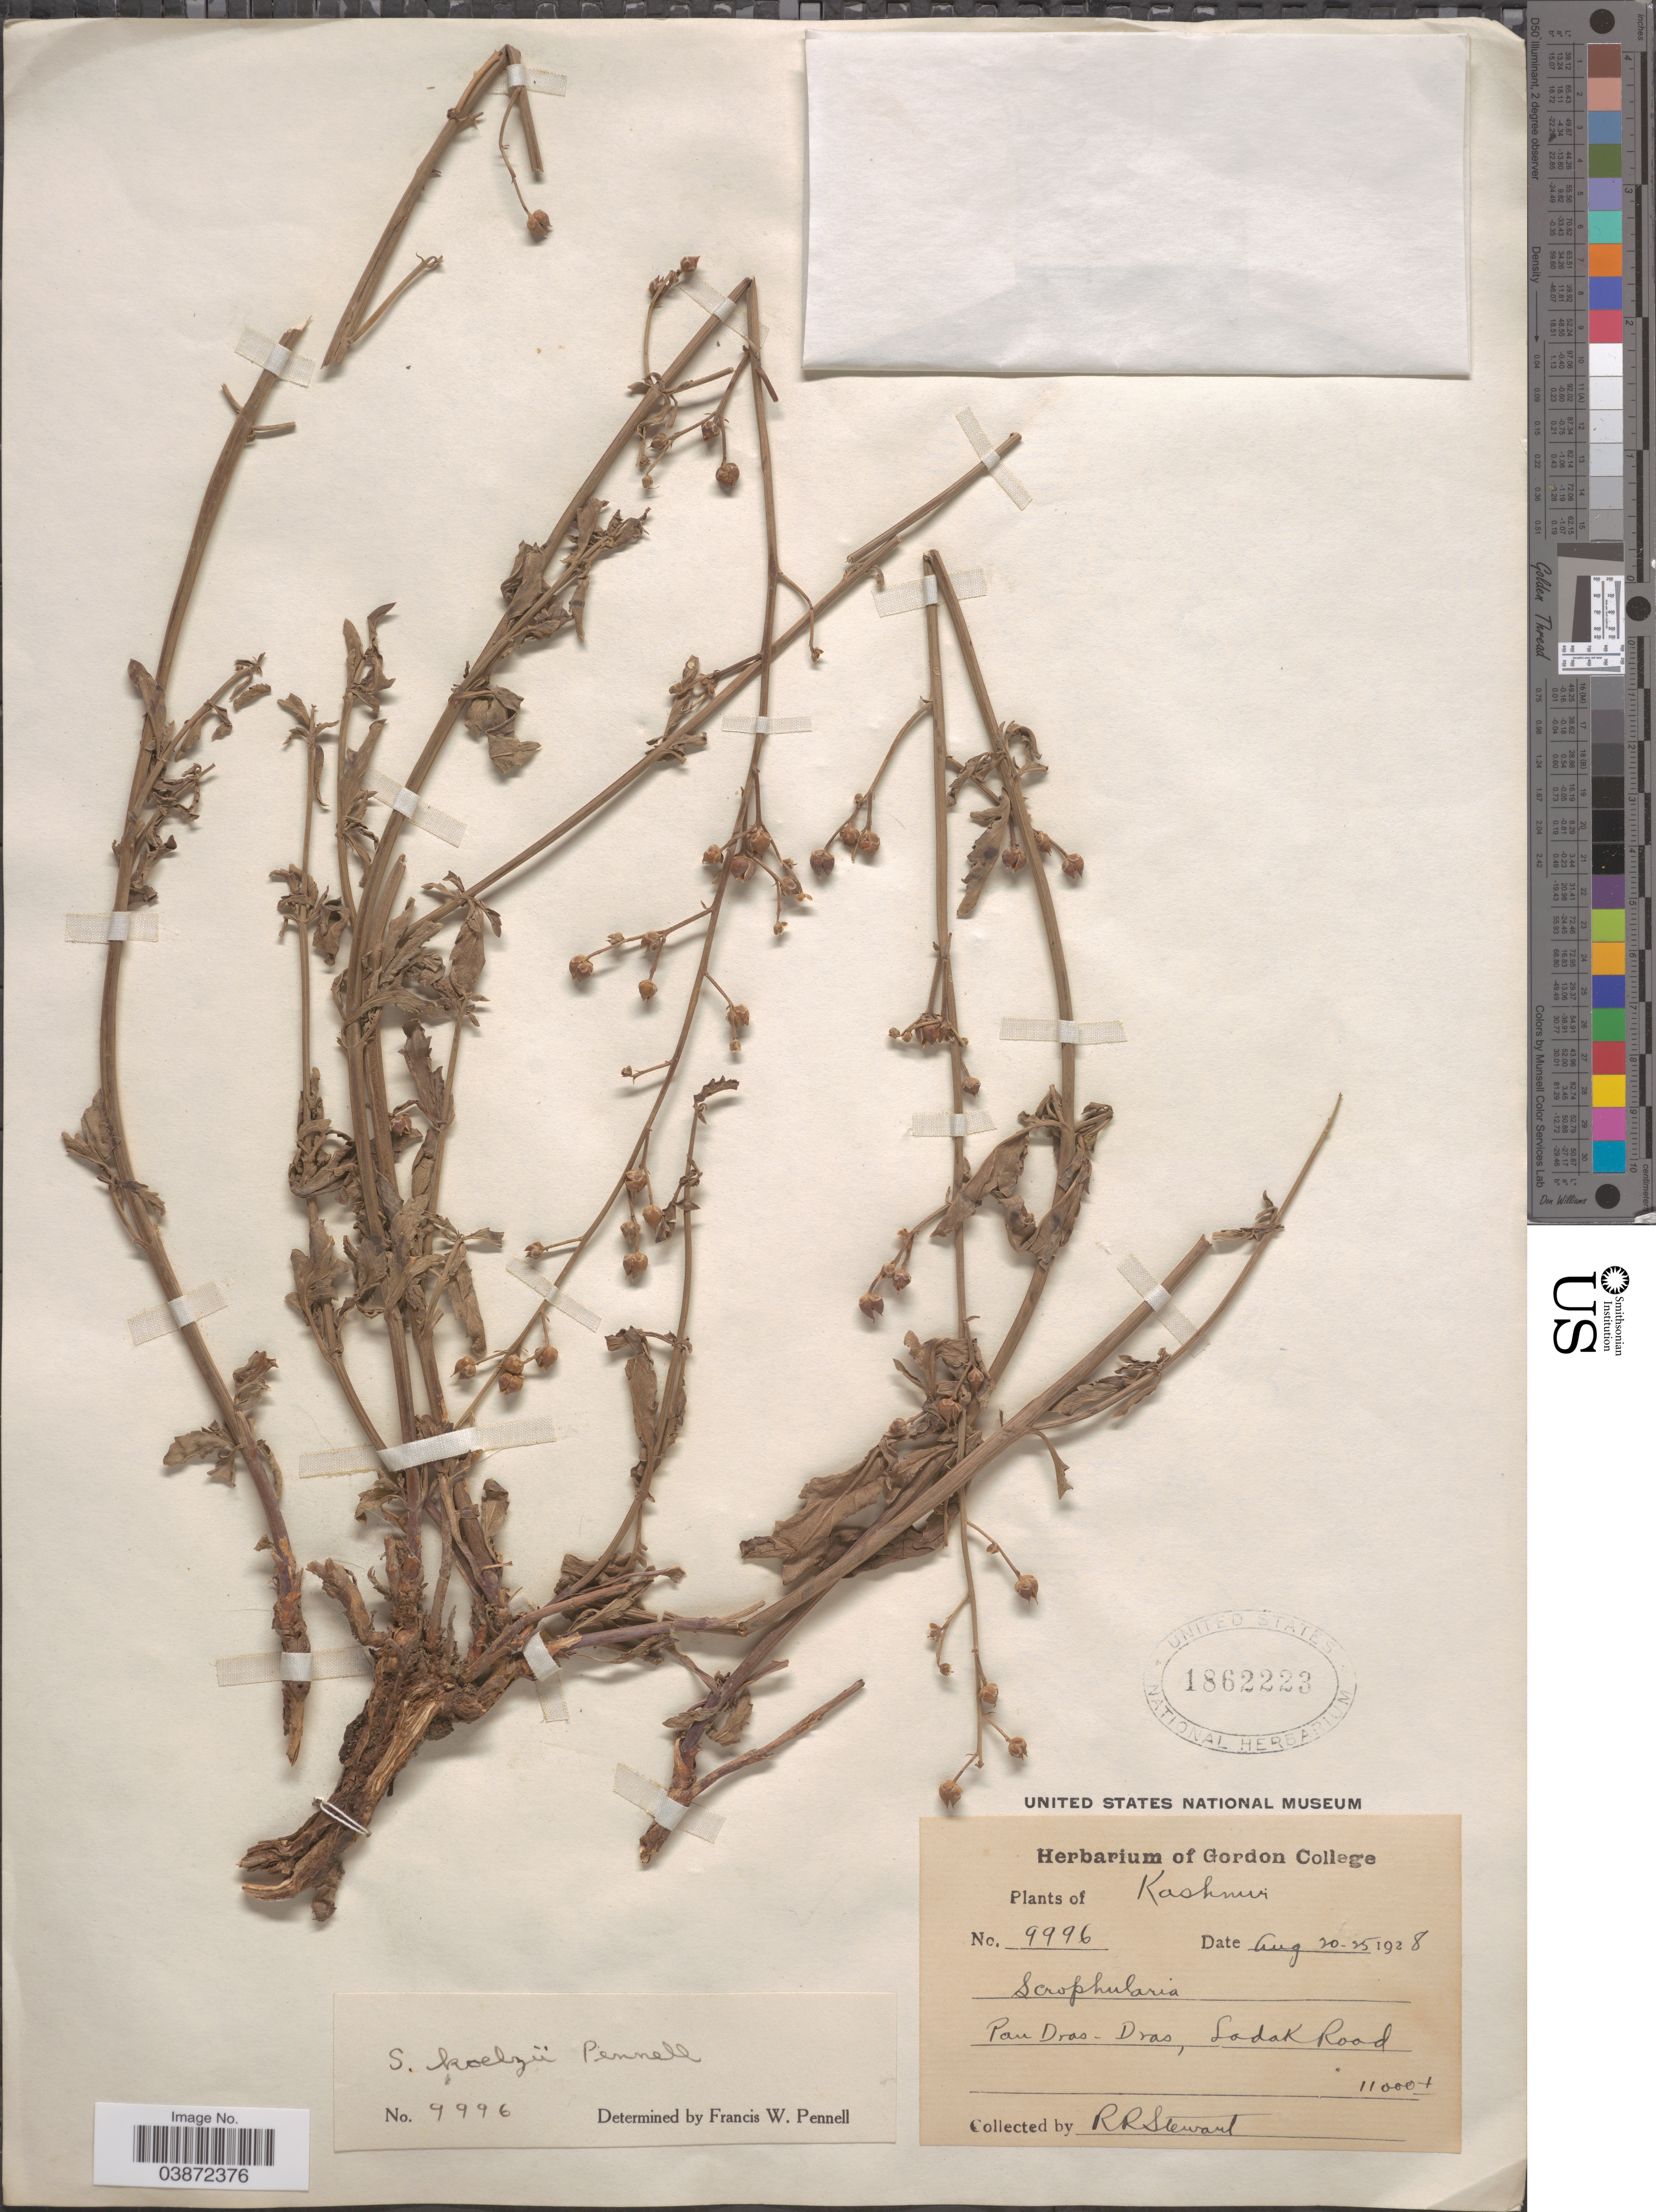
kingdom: Plantae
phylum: Tracheophyta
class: Magnoliopsida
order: Lamiales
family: Scrophulariaceae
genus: Scrophularia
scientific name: Scrophularia koelzii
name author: Pennell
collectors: R. Stewart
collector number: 9996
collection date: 1928-08-20/1928-08-25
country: India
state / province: Ladakh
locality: Kashmir. Pan Dras- Dras, Ladak Road.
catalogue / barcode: US 1862223